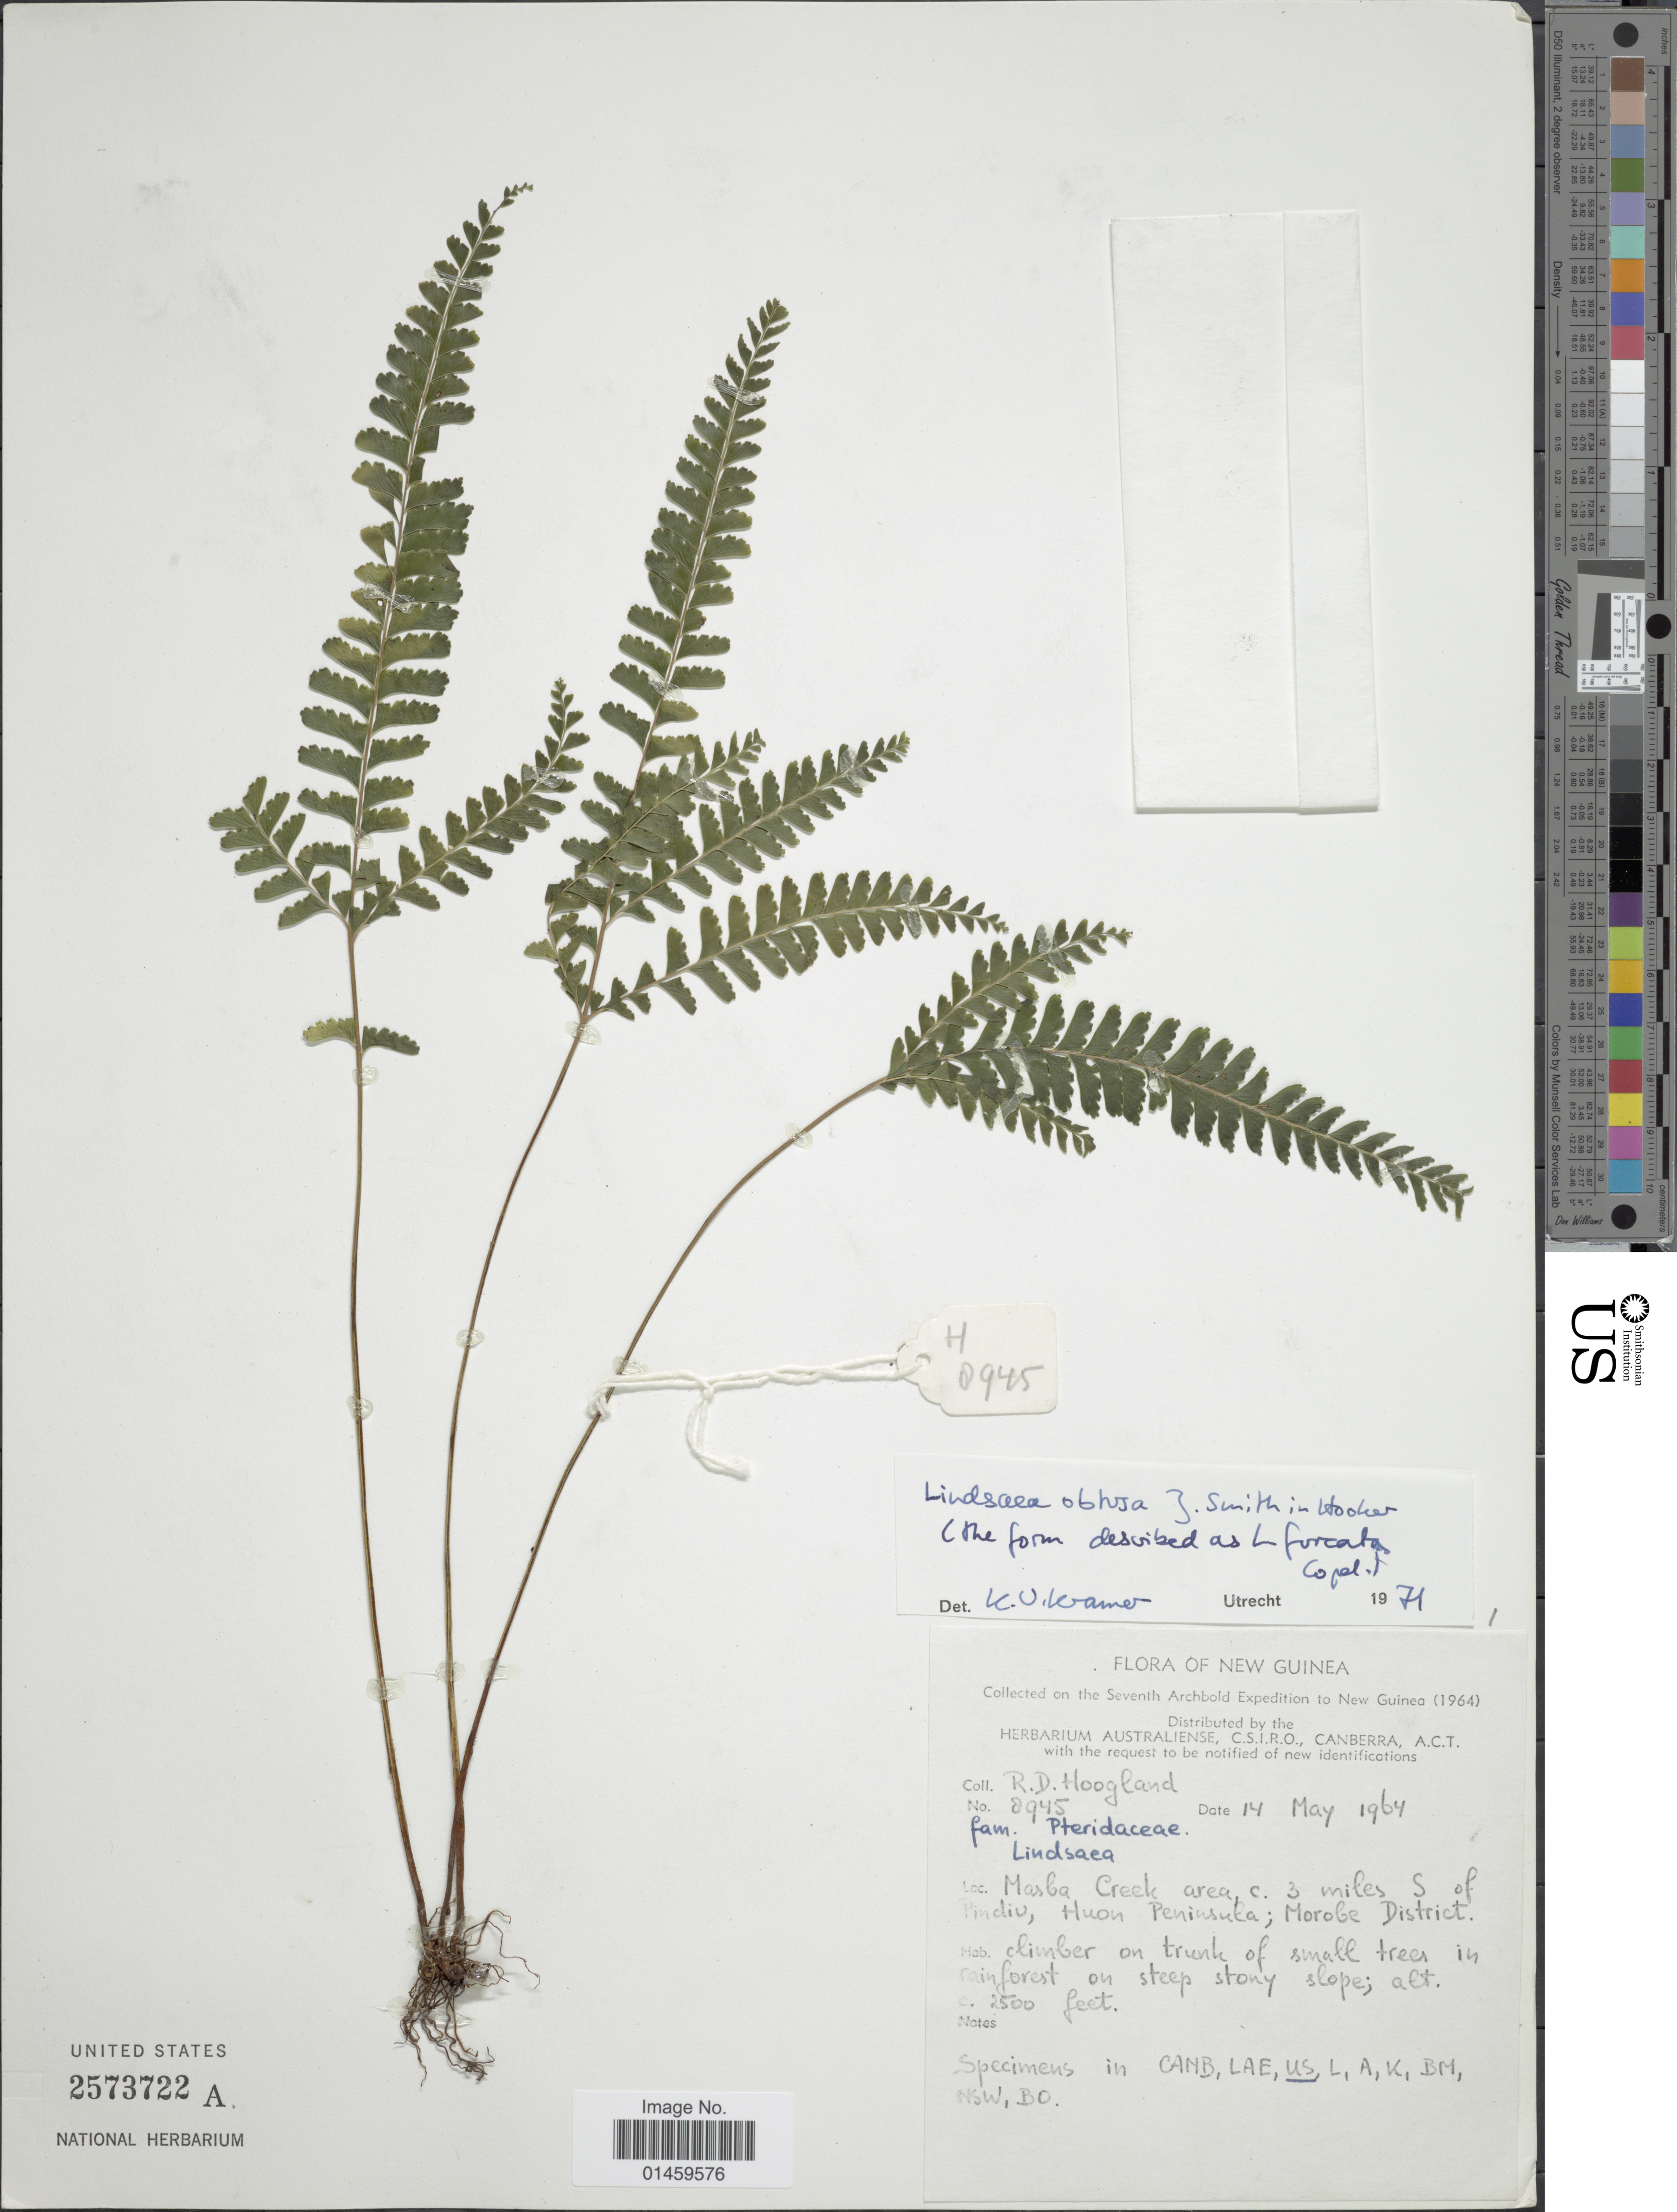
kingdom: Plantae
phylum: Tracheophyta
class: Polypodiopsida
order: Polypodiales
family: Lindsaeaceae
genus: Lindsaea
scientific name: Lindsaea obtusa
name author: J. Sm. ex Hook.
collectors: R. D. Hoogland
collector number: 8945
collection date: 1964-05-14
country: Papua New Guinea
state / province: Morobe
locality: New Guinea. Masba Creek area, c. 3 miles S of Pindiv, Huon Peninsula; Morobe District.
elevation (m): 762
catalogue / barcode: US 2573722A